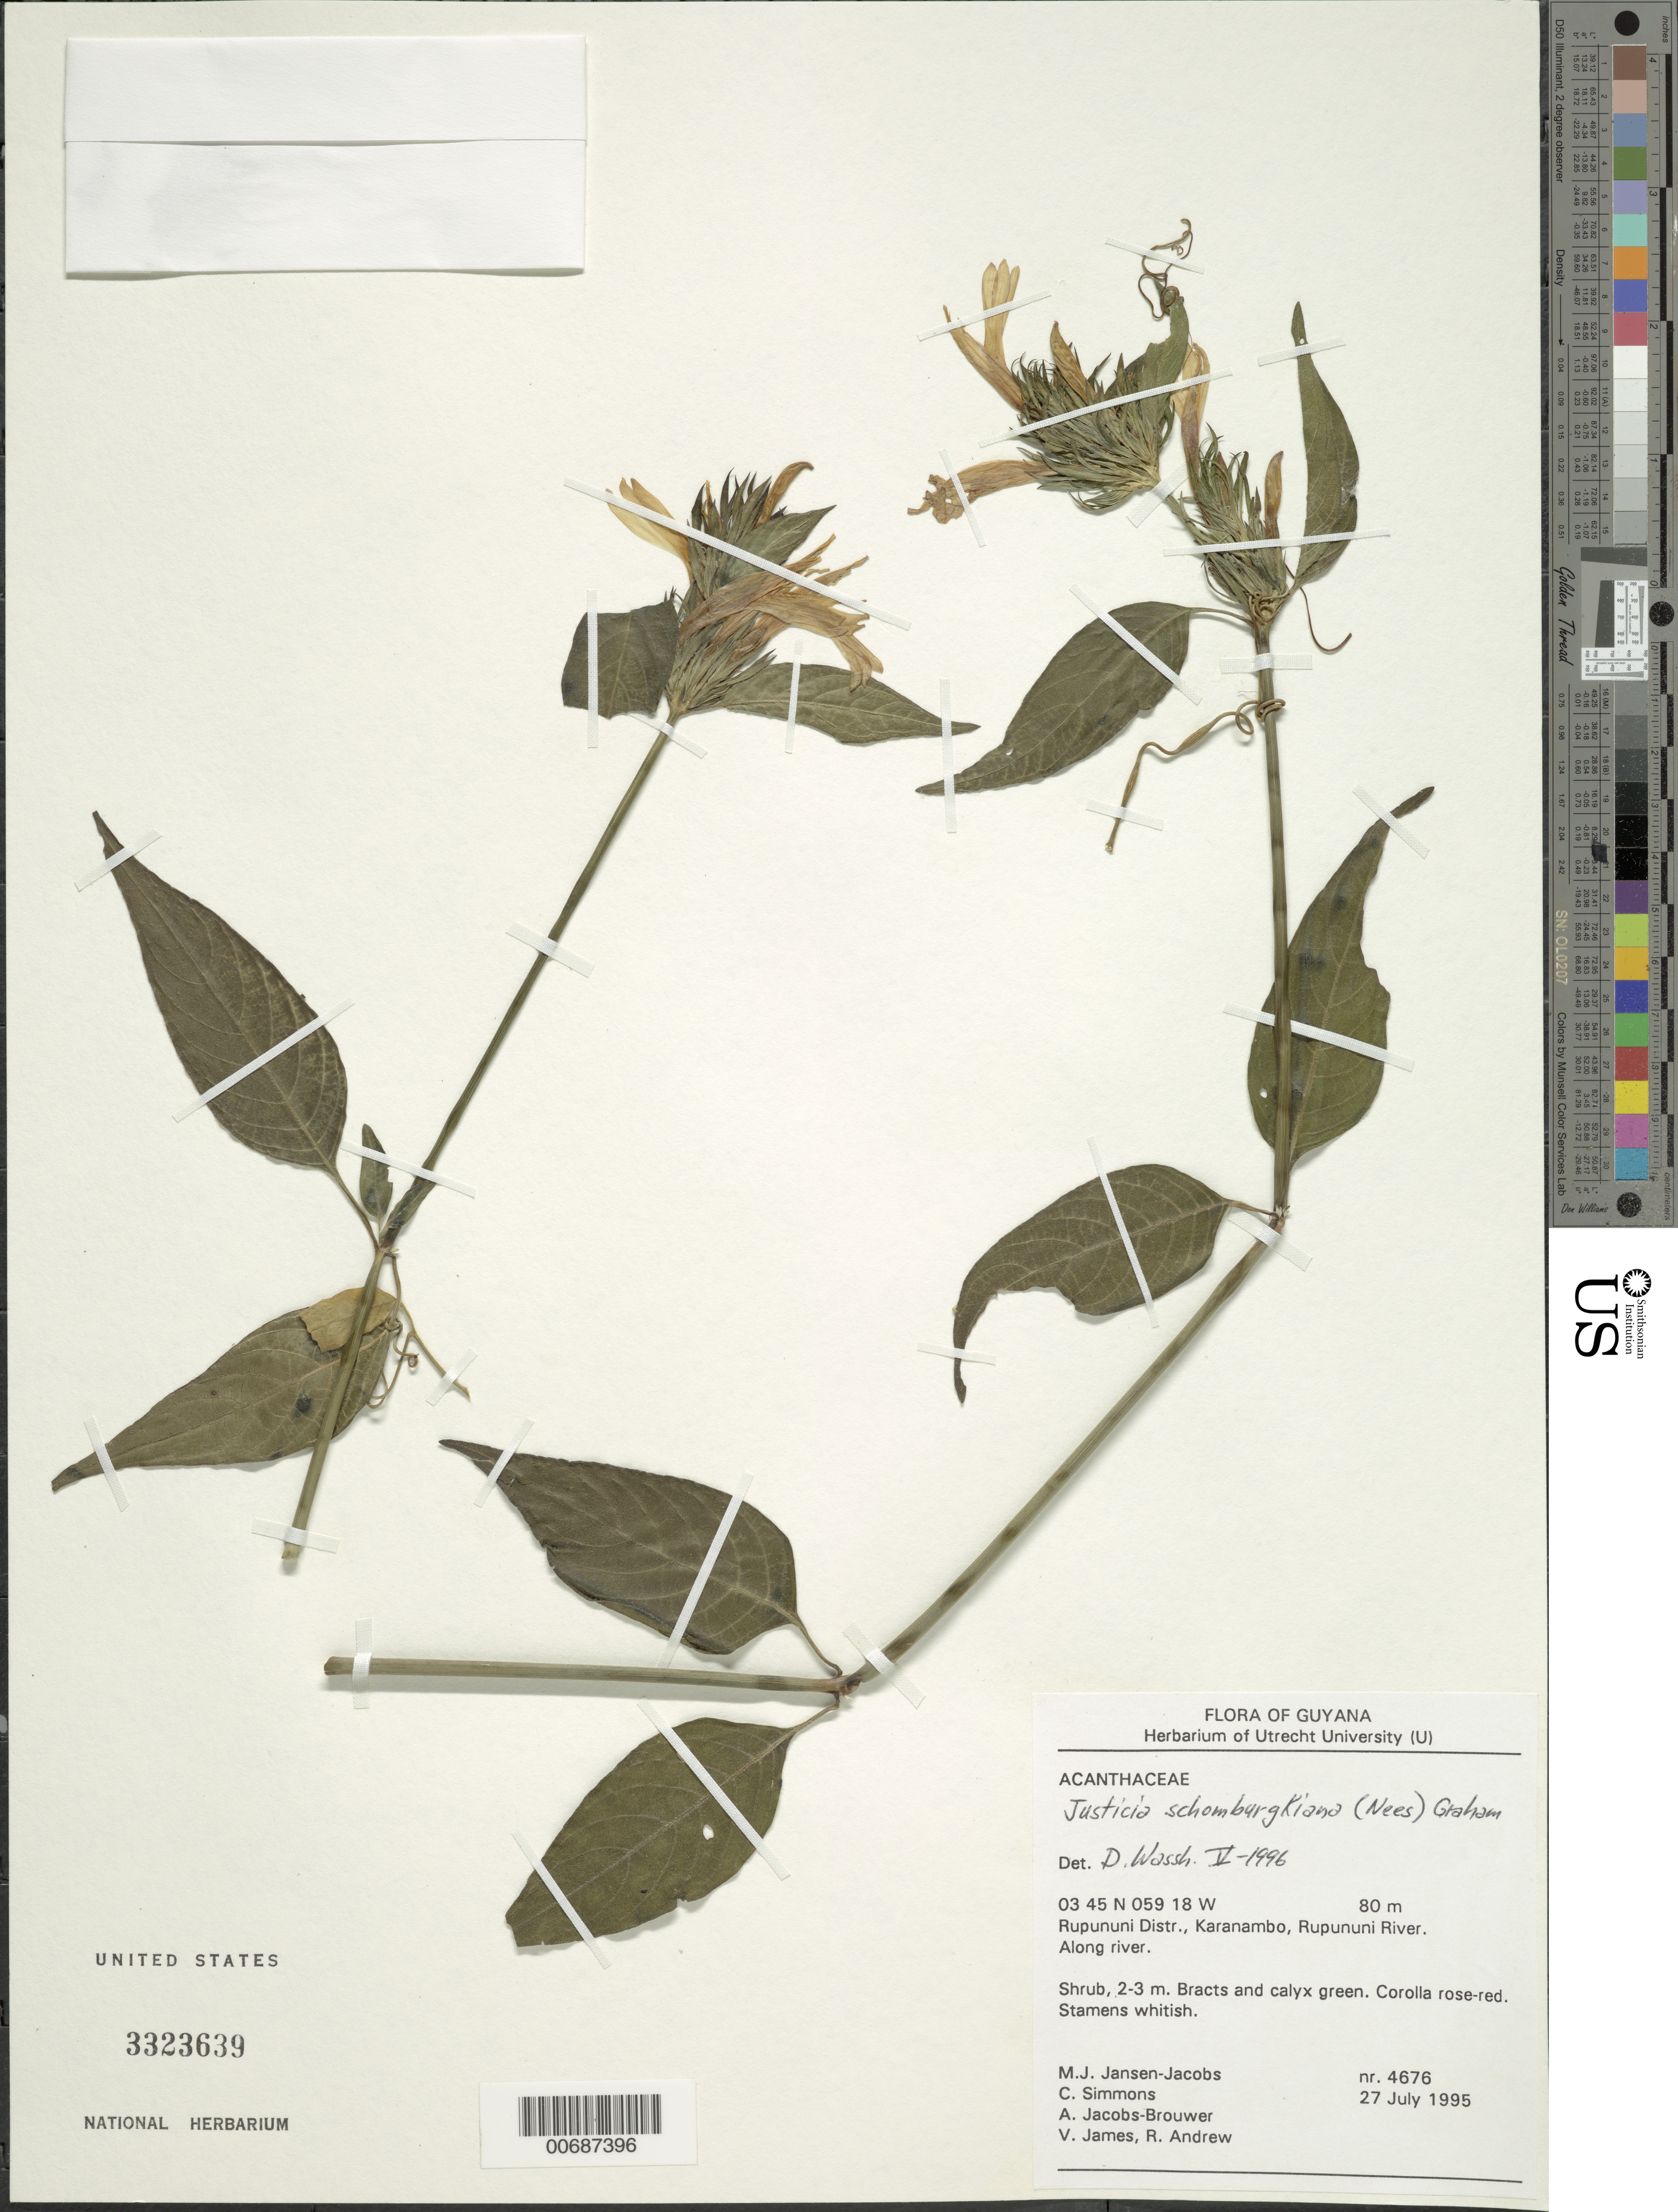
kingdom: Plantae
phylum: Tracheophyta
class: Magnoliopsida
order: Lamiales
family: Acanthaceae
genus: Justicia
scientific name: Justicia schomburgkiana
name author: (Nees) V.A.W. Graham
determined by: Wasshausen, Dieter C., (BOT), Smithsonian Institution - National Museum of Natural History (UNITED STATES)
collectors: M. J. Jansen-Jacobs, C. Simons, A. Jacobs-Brouwer, V. James & R. Andrew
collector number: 4676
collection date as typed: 27-Jul-95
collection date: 1995-07-27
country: Guyana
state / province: U. Takutu-U. Essequibo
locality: Karanambo, Rupununi River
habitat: Along river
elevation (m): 80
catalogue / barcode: US 3323639